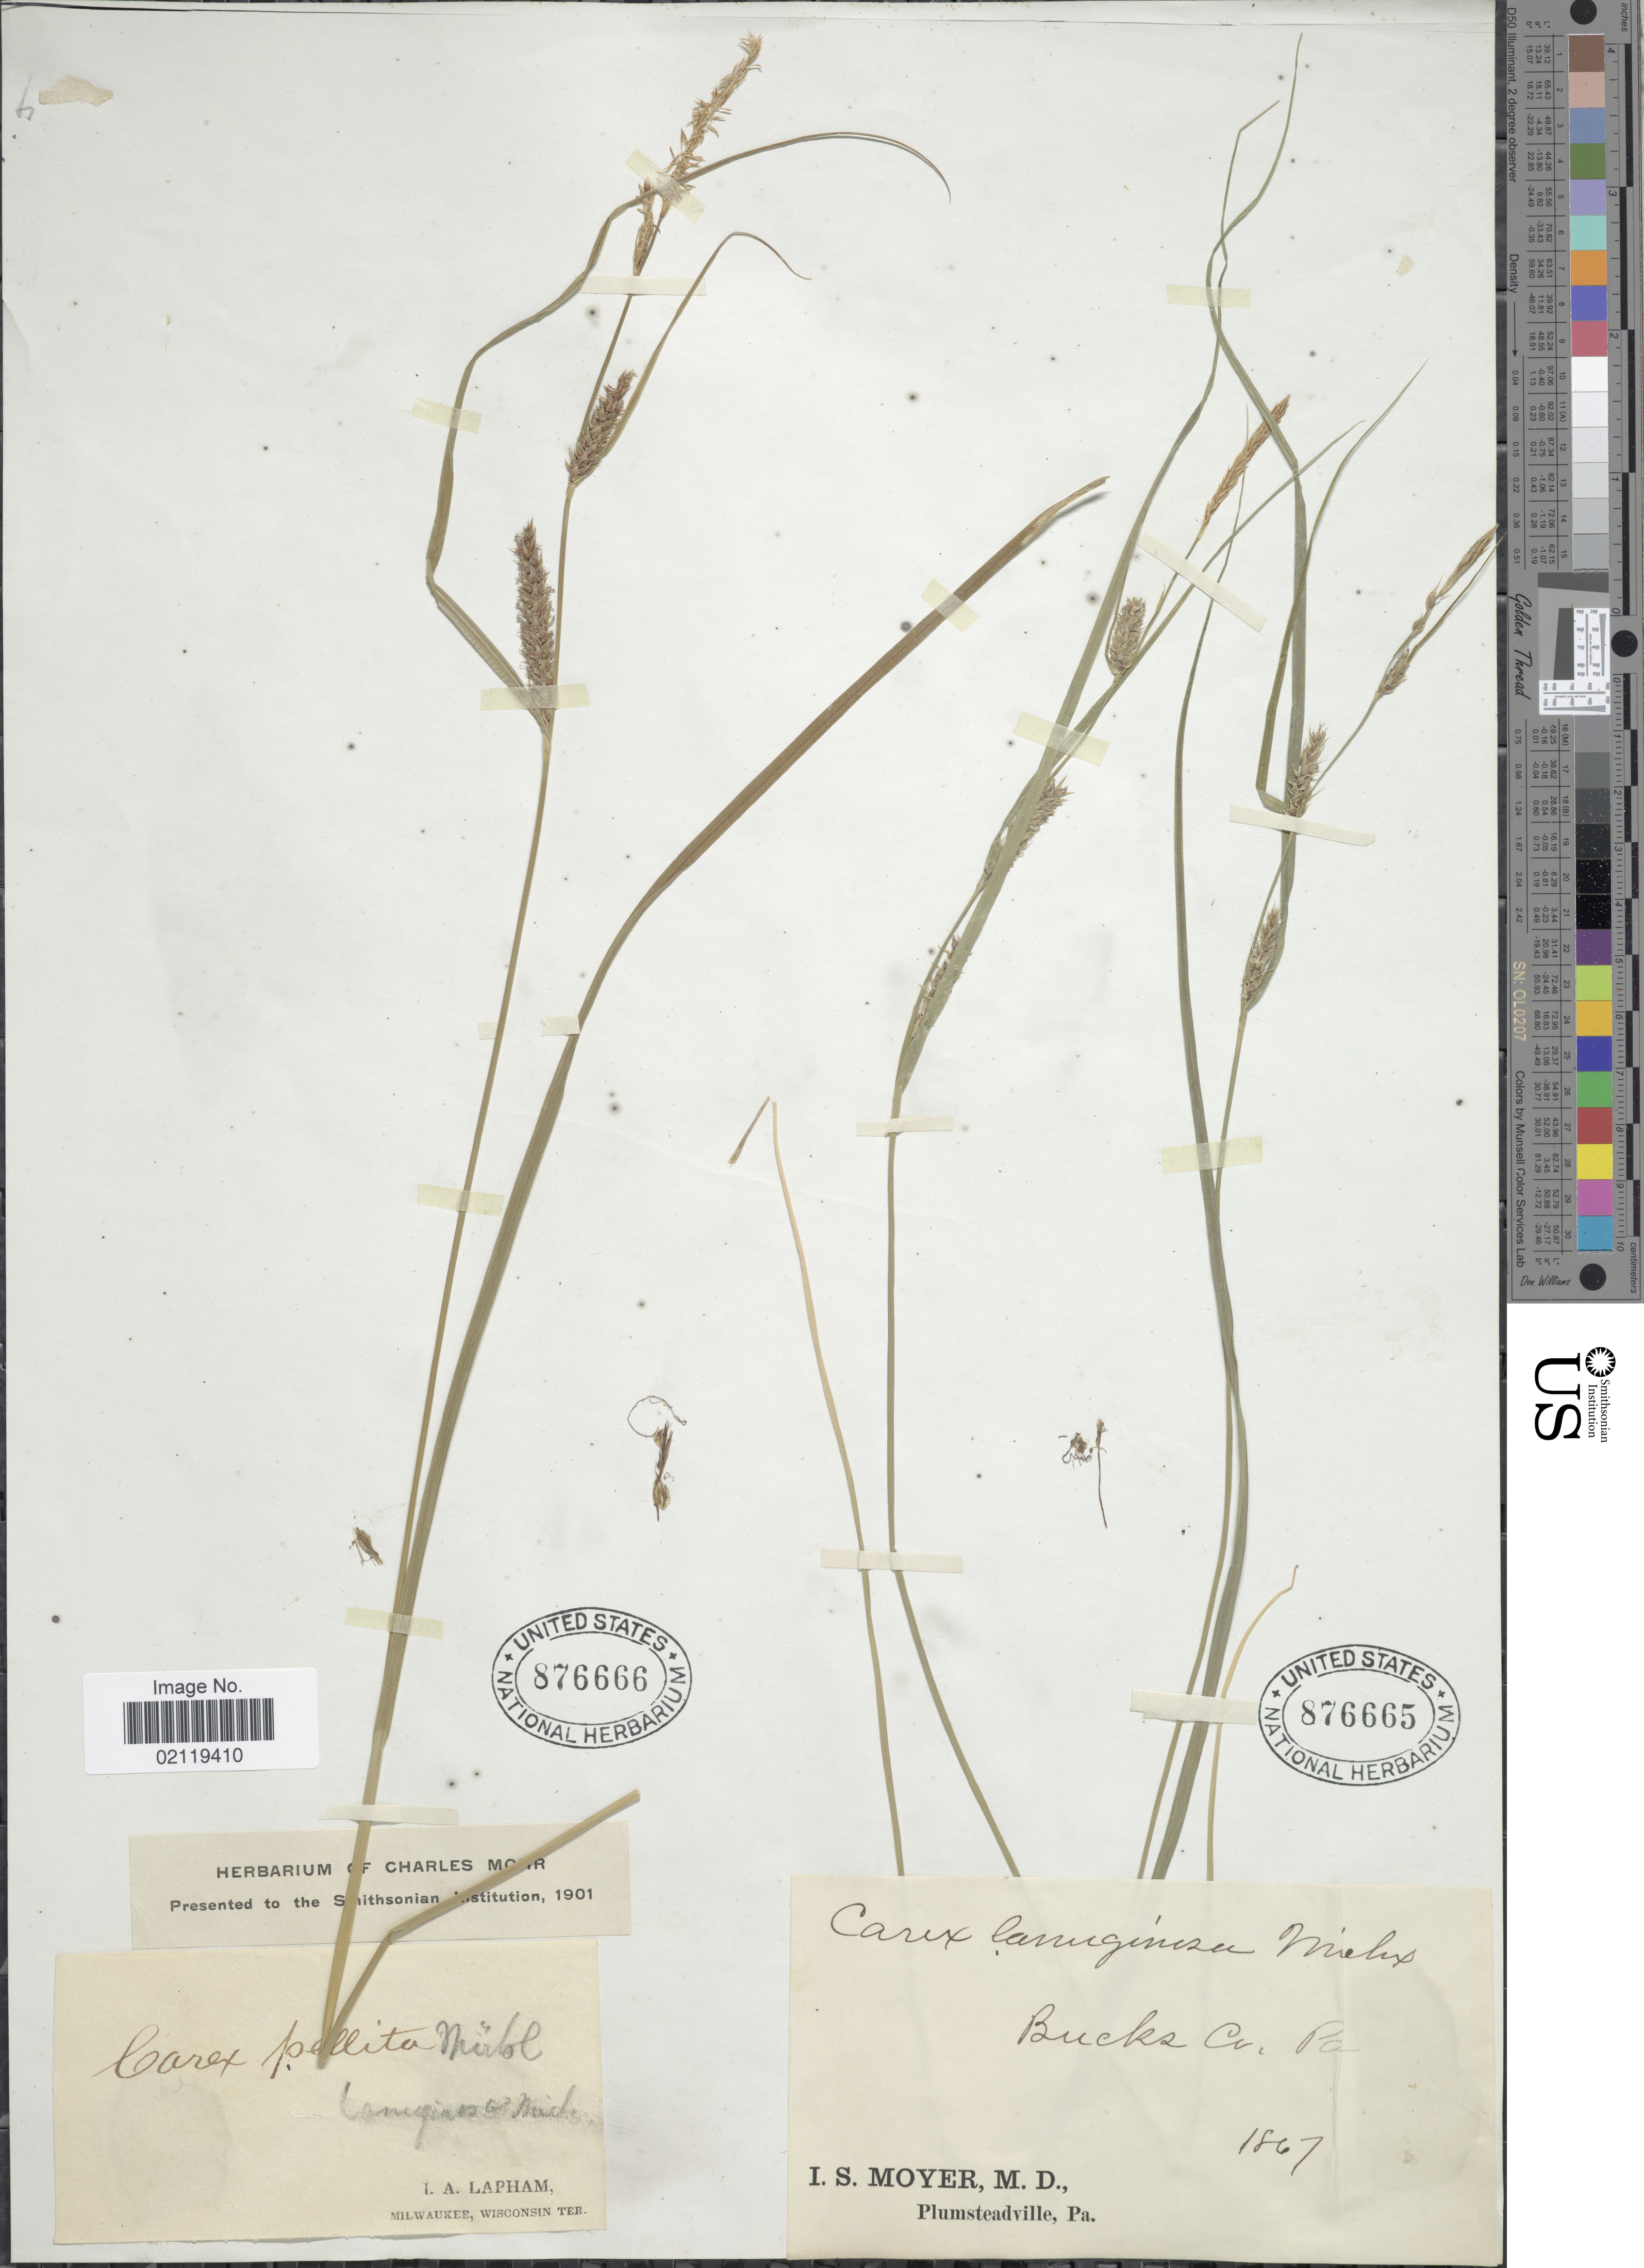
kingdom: Plantae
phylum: Tracheophyta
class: Liliopsida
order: Poales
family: Cyperaceae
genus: Carex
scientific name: Carex pellita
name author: Muhl. ex Willd.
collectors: I. S. Moyer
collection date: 1867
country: United States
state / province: Pennsylvania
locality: Bucks Co. Pa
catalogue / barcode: US 876665-2